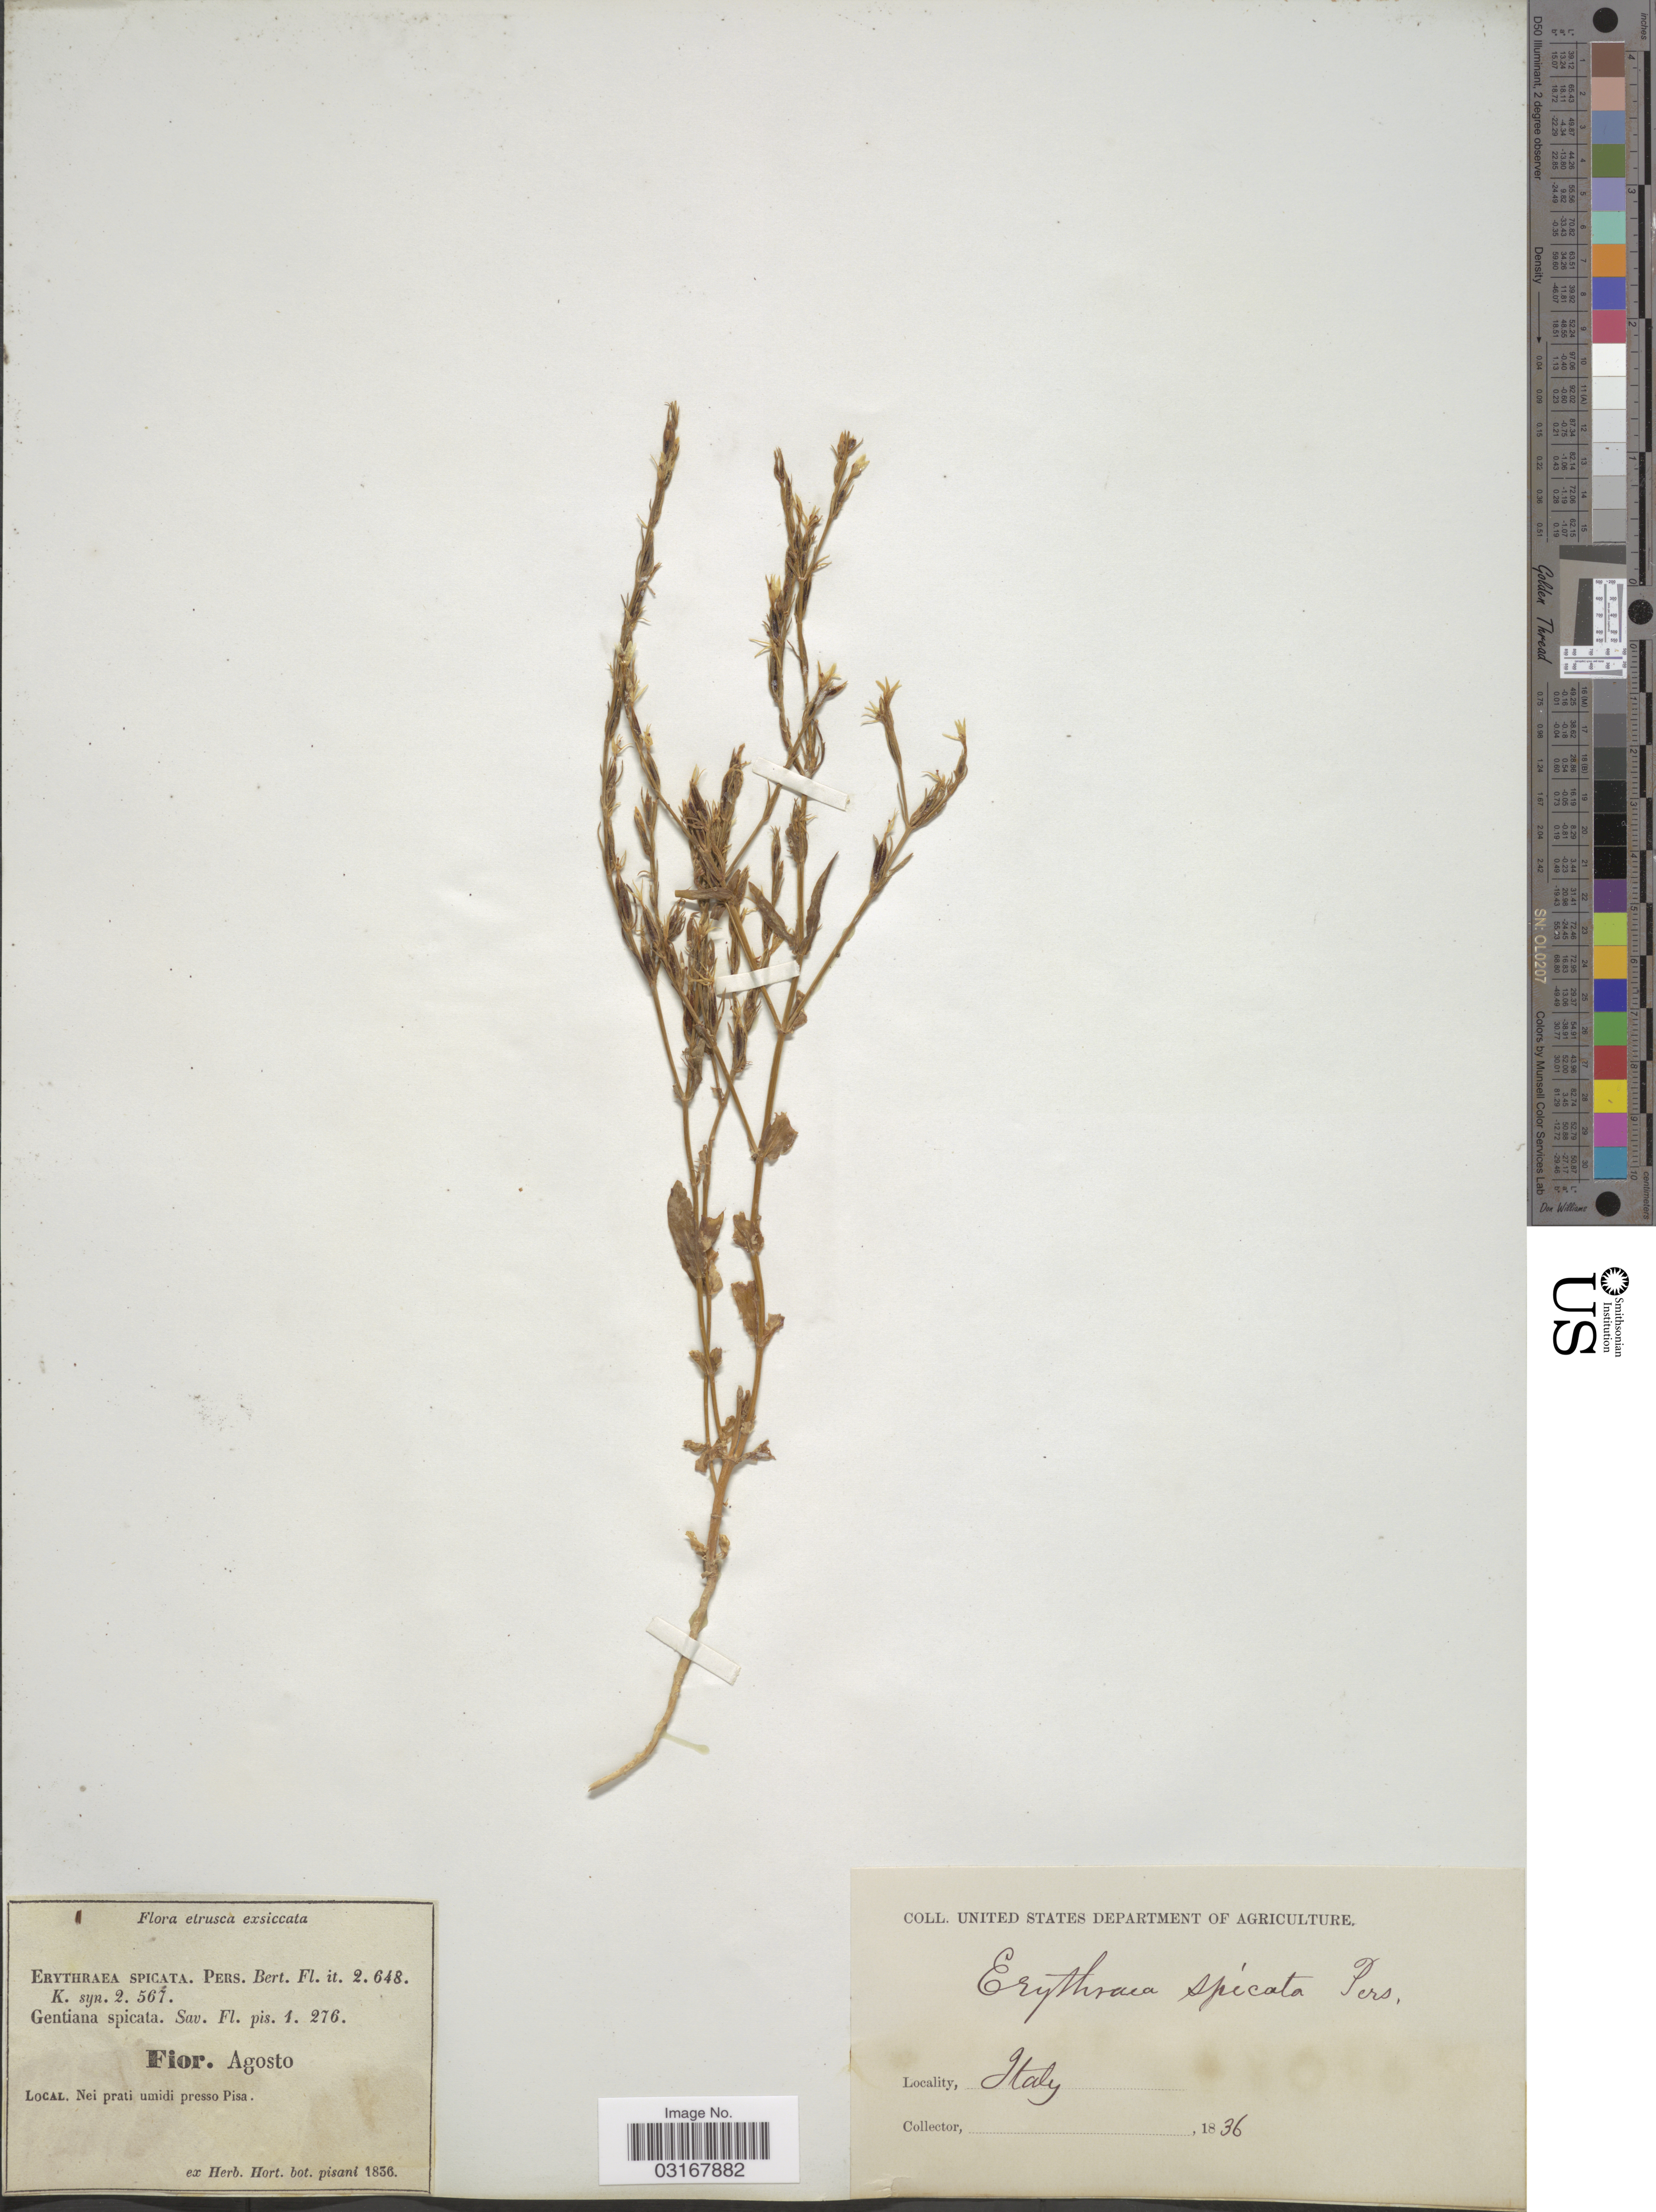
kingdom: Plantae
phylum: Tracheophyta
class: Magnoliopsida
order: Gentianales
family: Gentianaceae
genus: Centaurium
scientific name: Centaurium spicatum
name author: (L.) Fritsch ex Janch.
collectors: ex herb. Hort. Bot. Pisani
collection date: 1836-08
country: Italy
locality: Nei prati umidi presso Pisa.